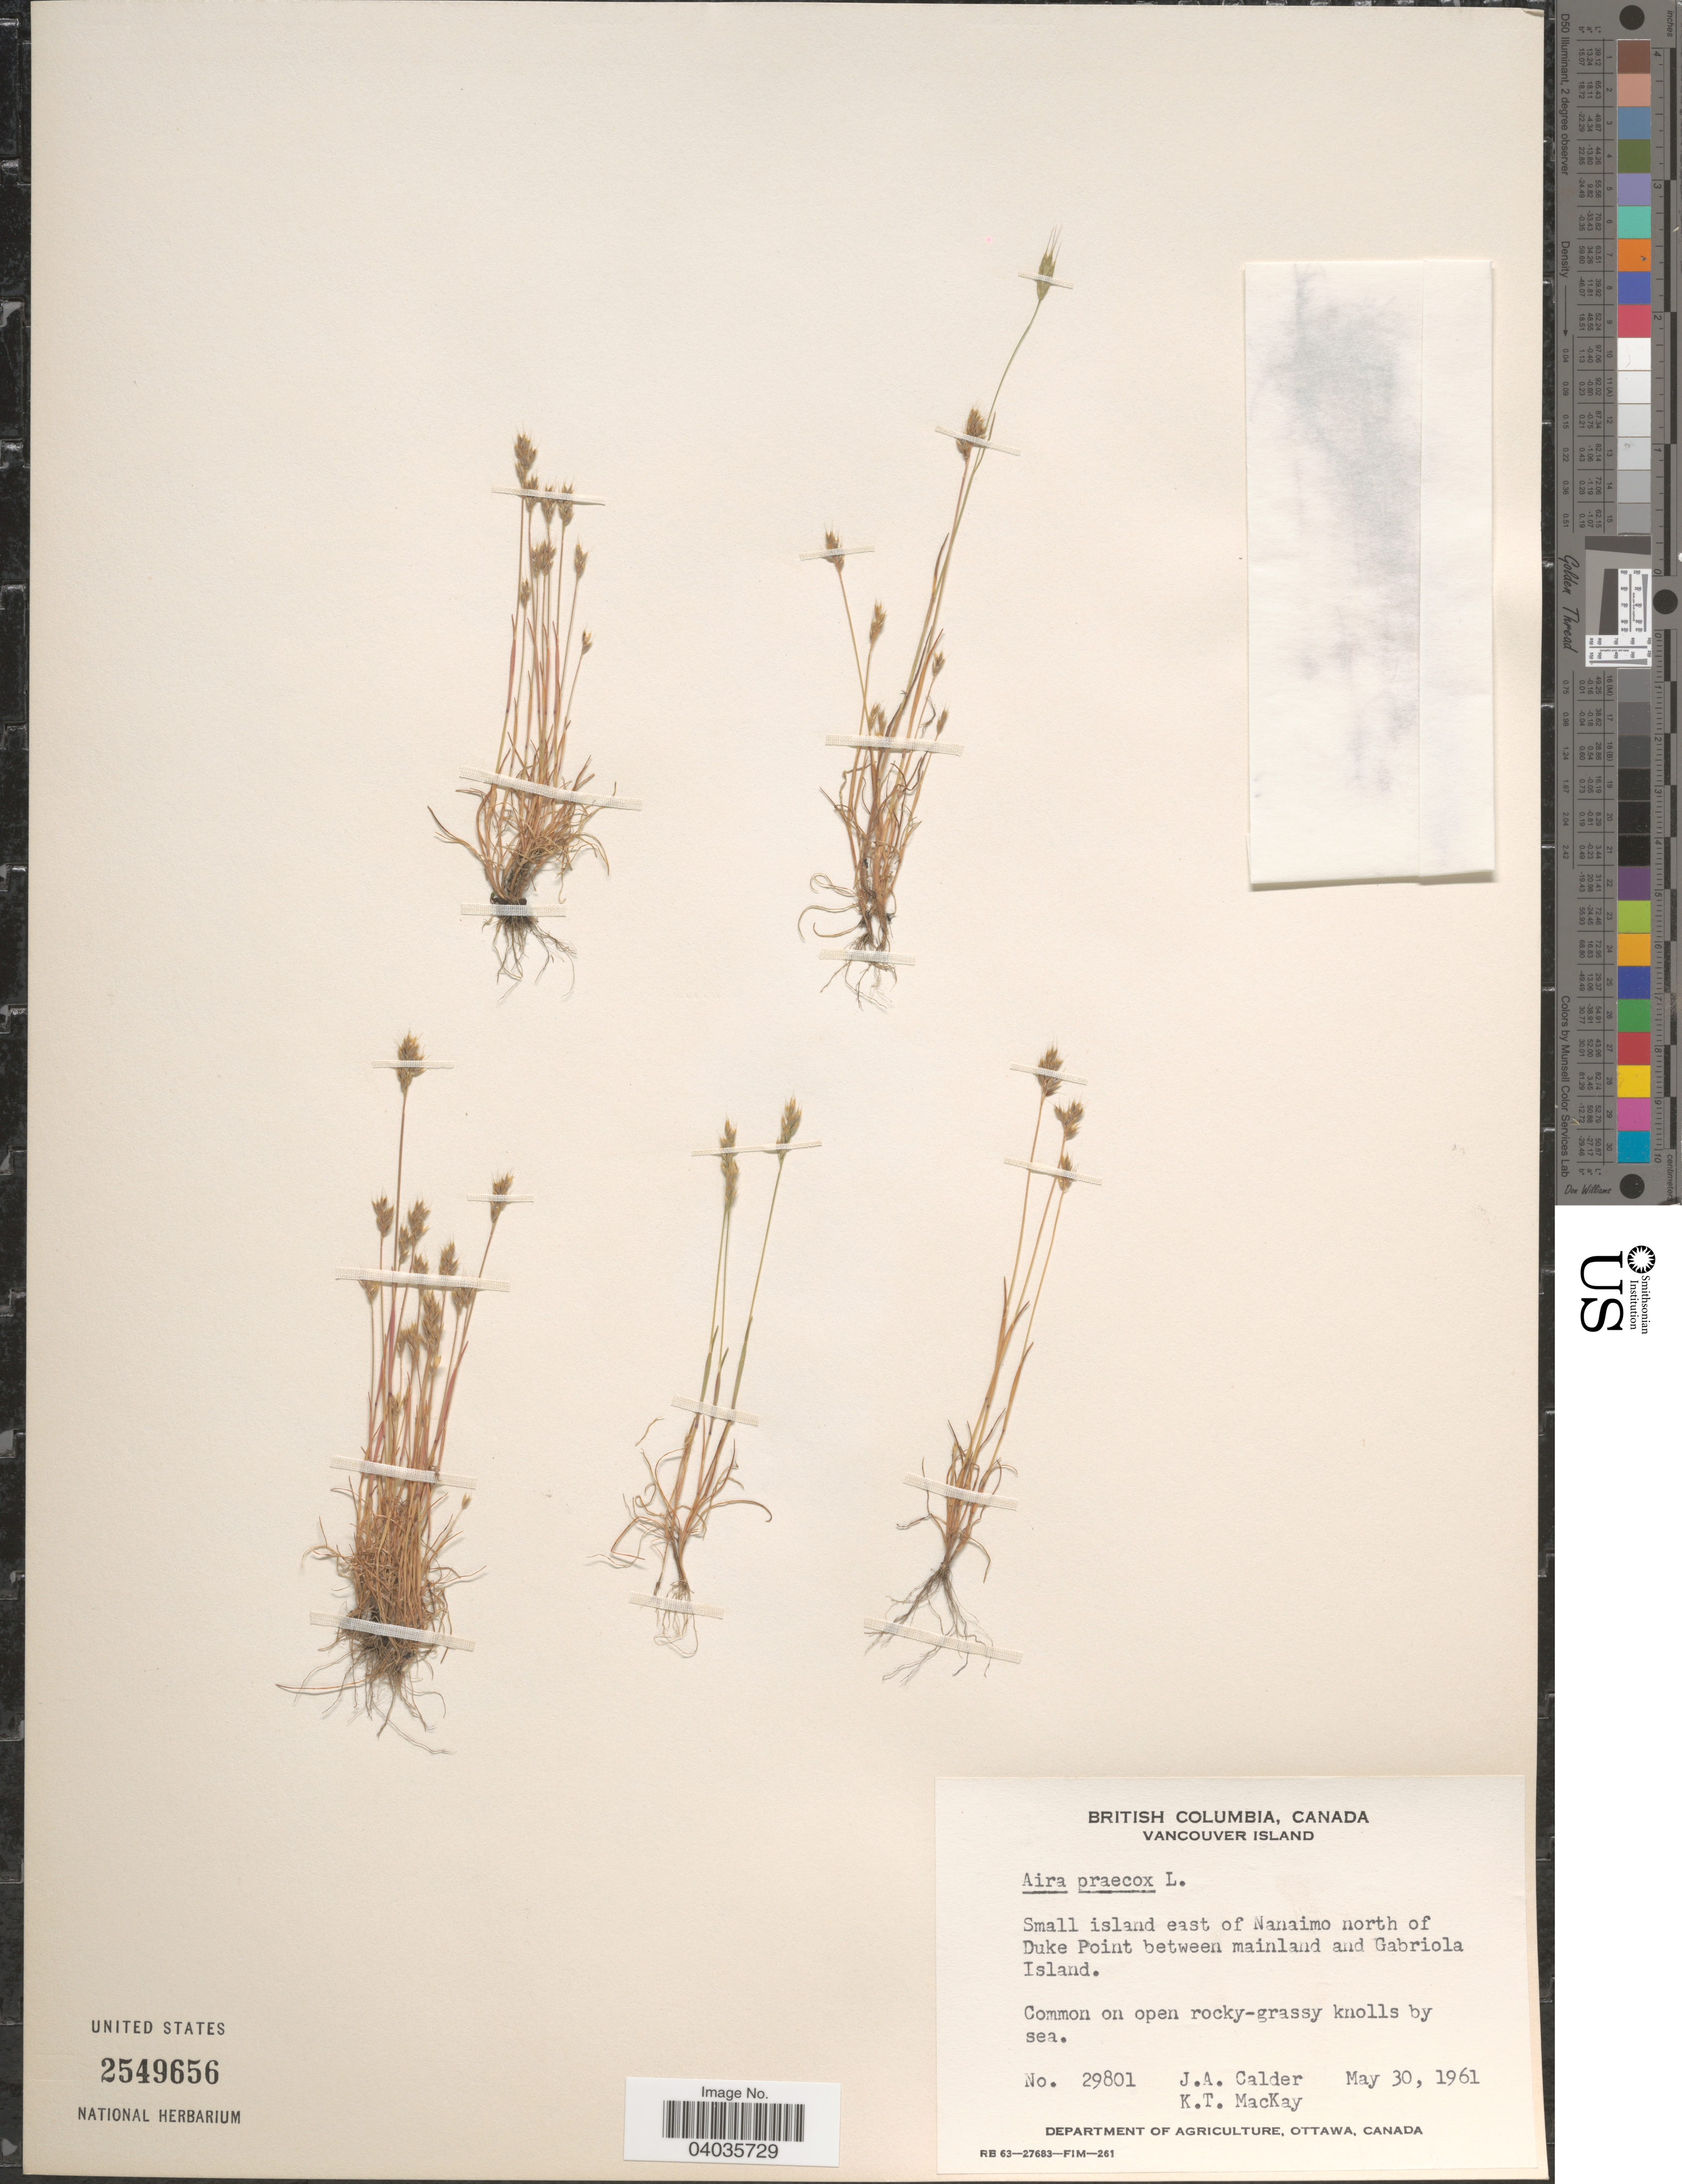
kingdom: Plantae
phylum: Tracheophyta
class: Liliopsida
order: Poales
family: Poaceae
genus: Aira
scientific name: Aira praecox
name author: L.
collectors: J. A. Calder & K. T. Mackay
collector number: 29801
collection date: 1961-05-30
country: Canada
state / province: British Columbia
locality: Vancouver Island. Small island east of Nanaimo north of Duke Point between mainland and Gabriola Island.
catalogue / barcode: US 2549656